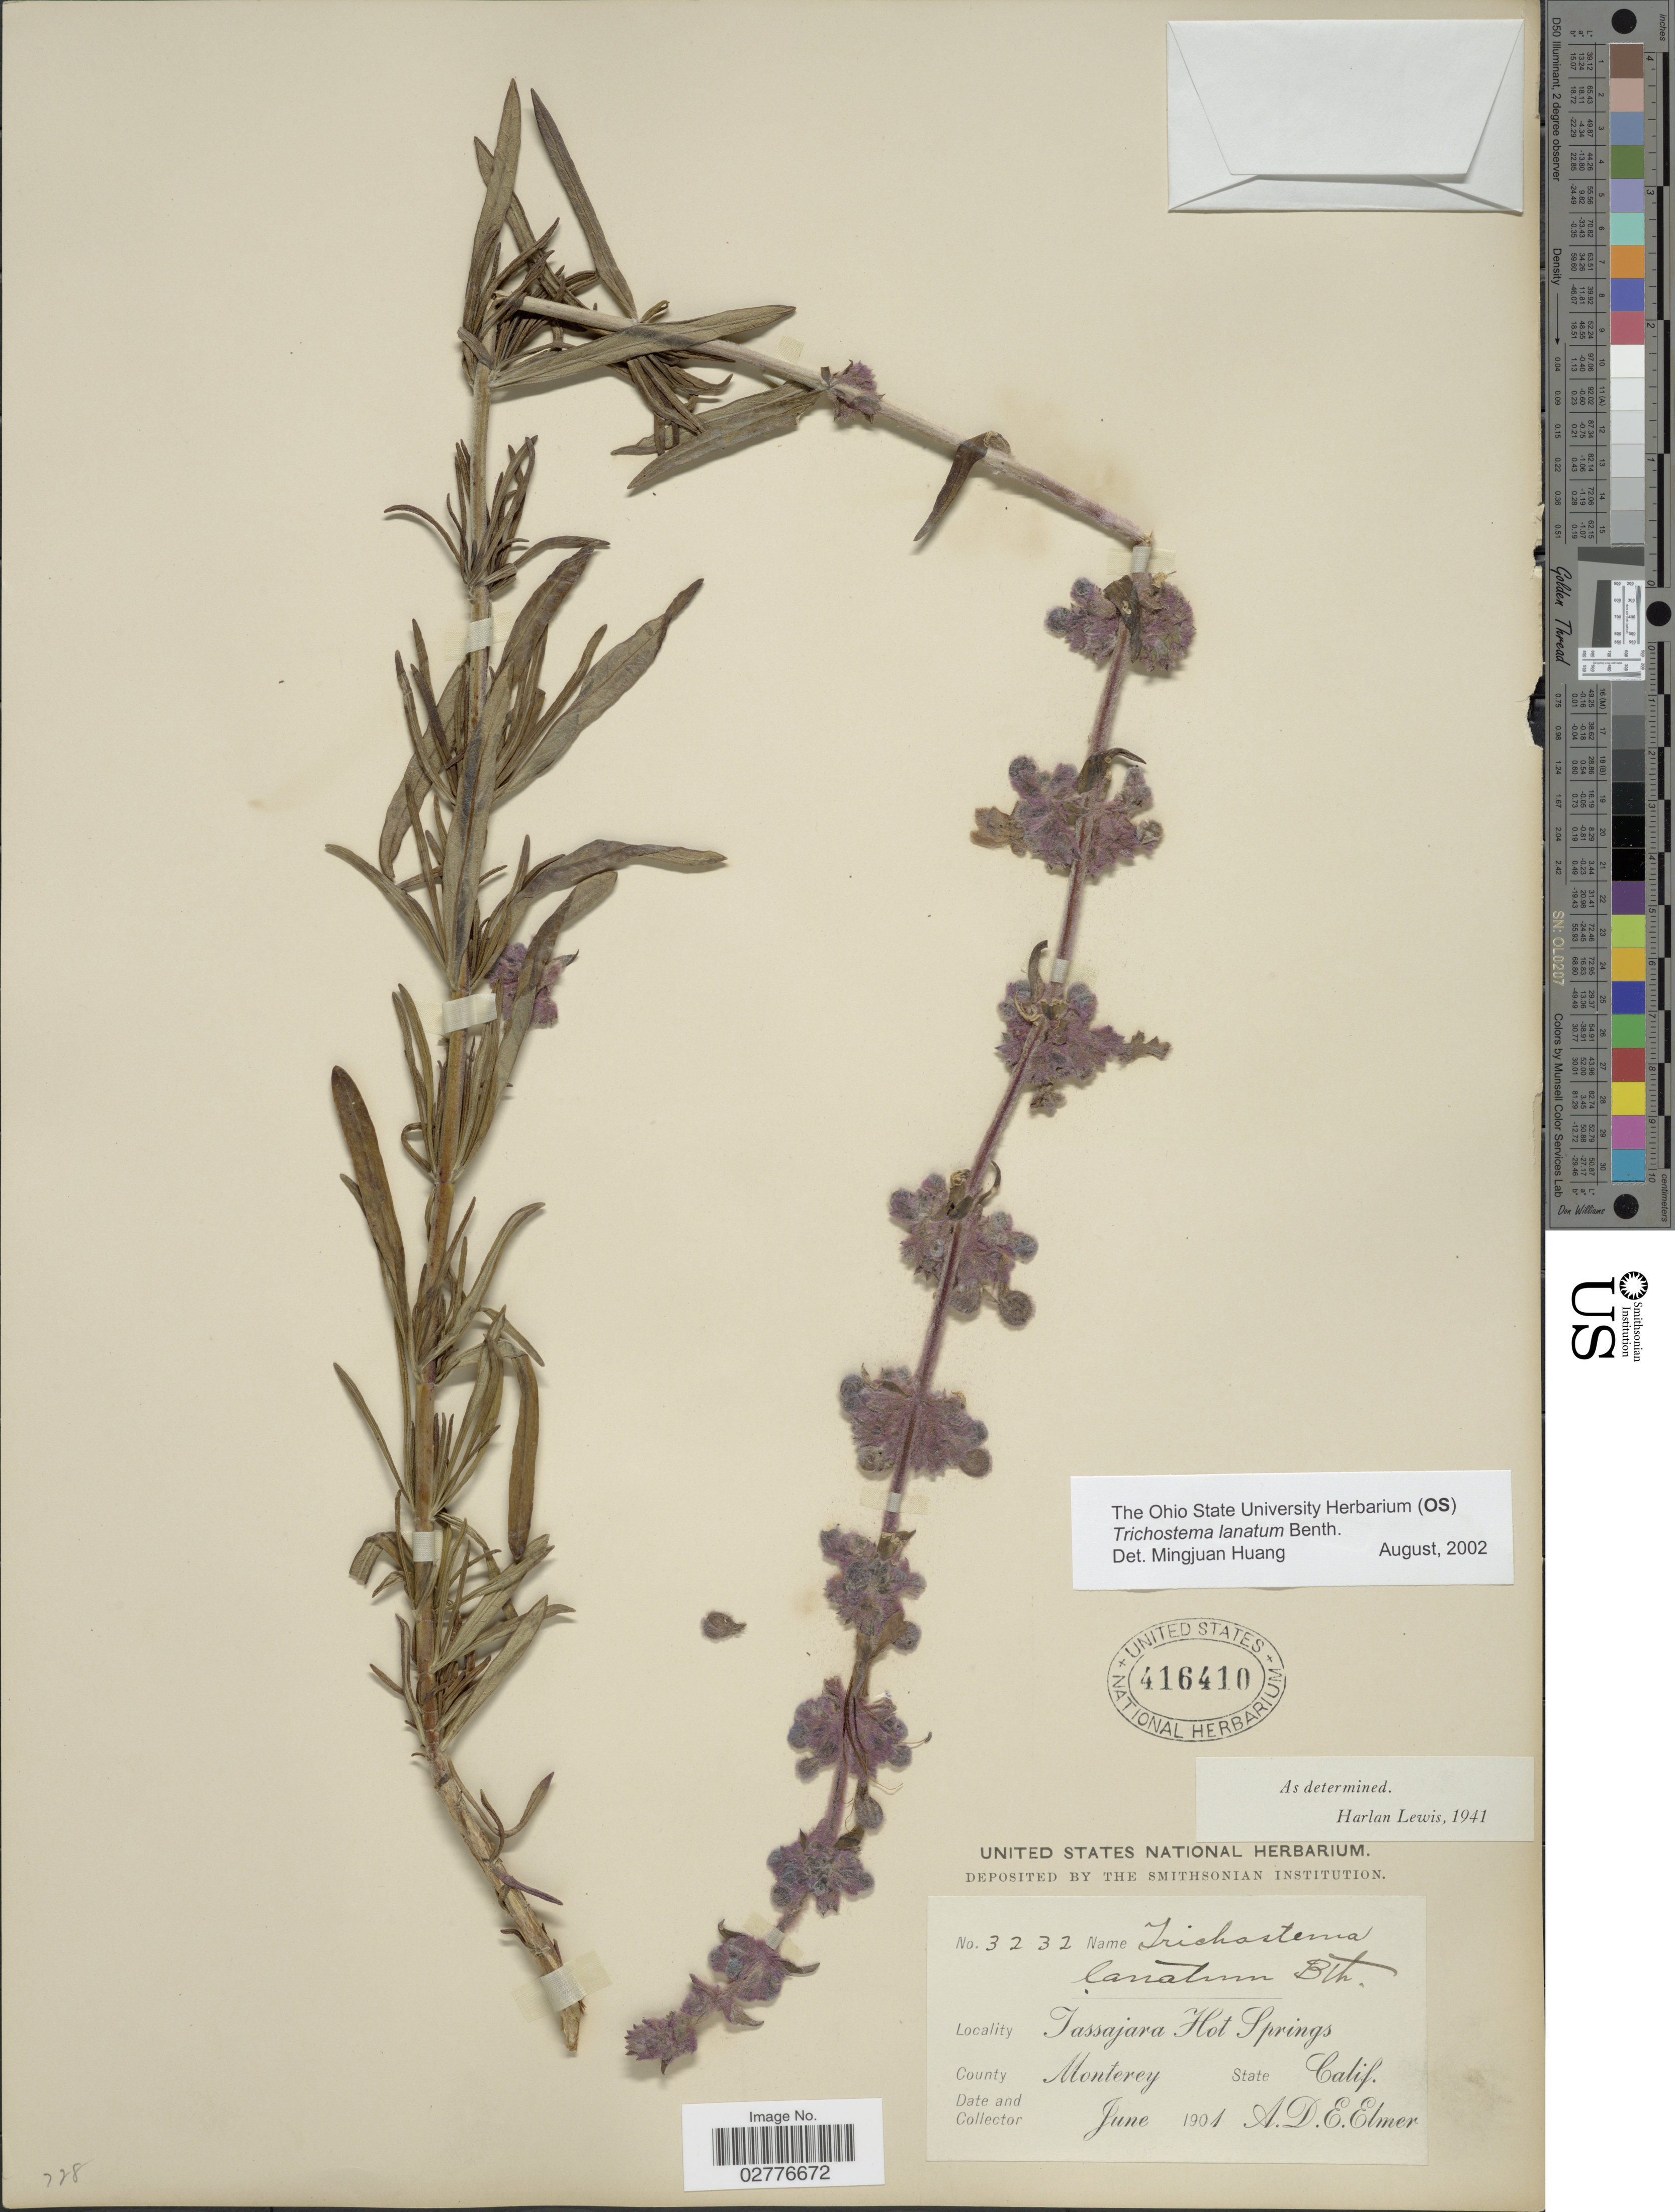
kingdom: Plantae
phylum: Tracheophyta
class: Magnoliopsida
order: Lamiales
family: Lamiaceae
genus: Trichostema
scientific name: Trichostema lanatum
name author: Benth.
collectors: A. D. E. Elmer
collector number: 3232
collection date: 1901-06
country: United States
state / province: California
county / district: Monterey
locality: Tassajara Hot Springs. County Monterey.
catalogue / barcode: US 416410